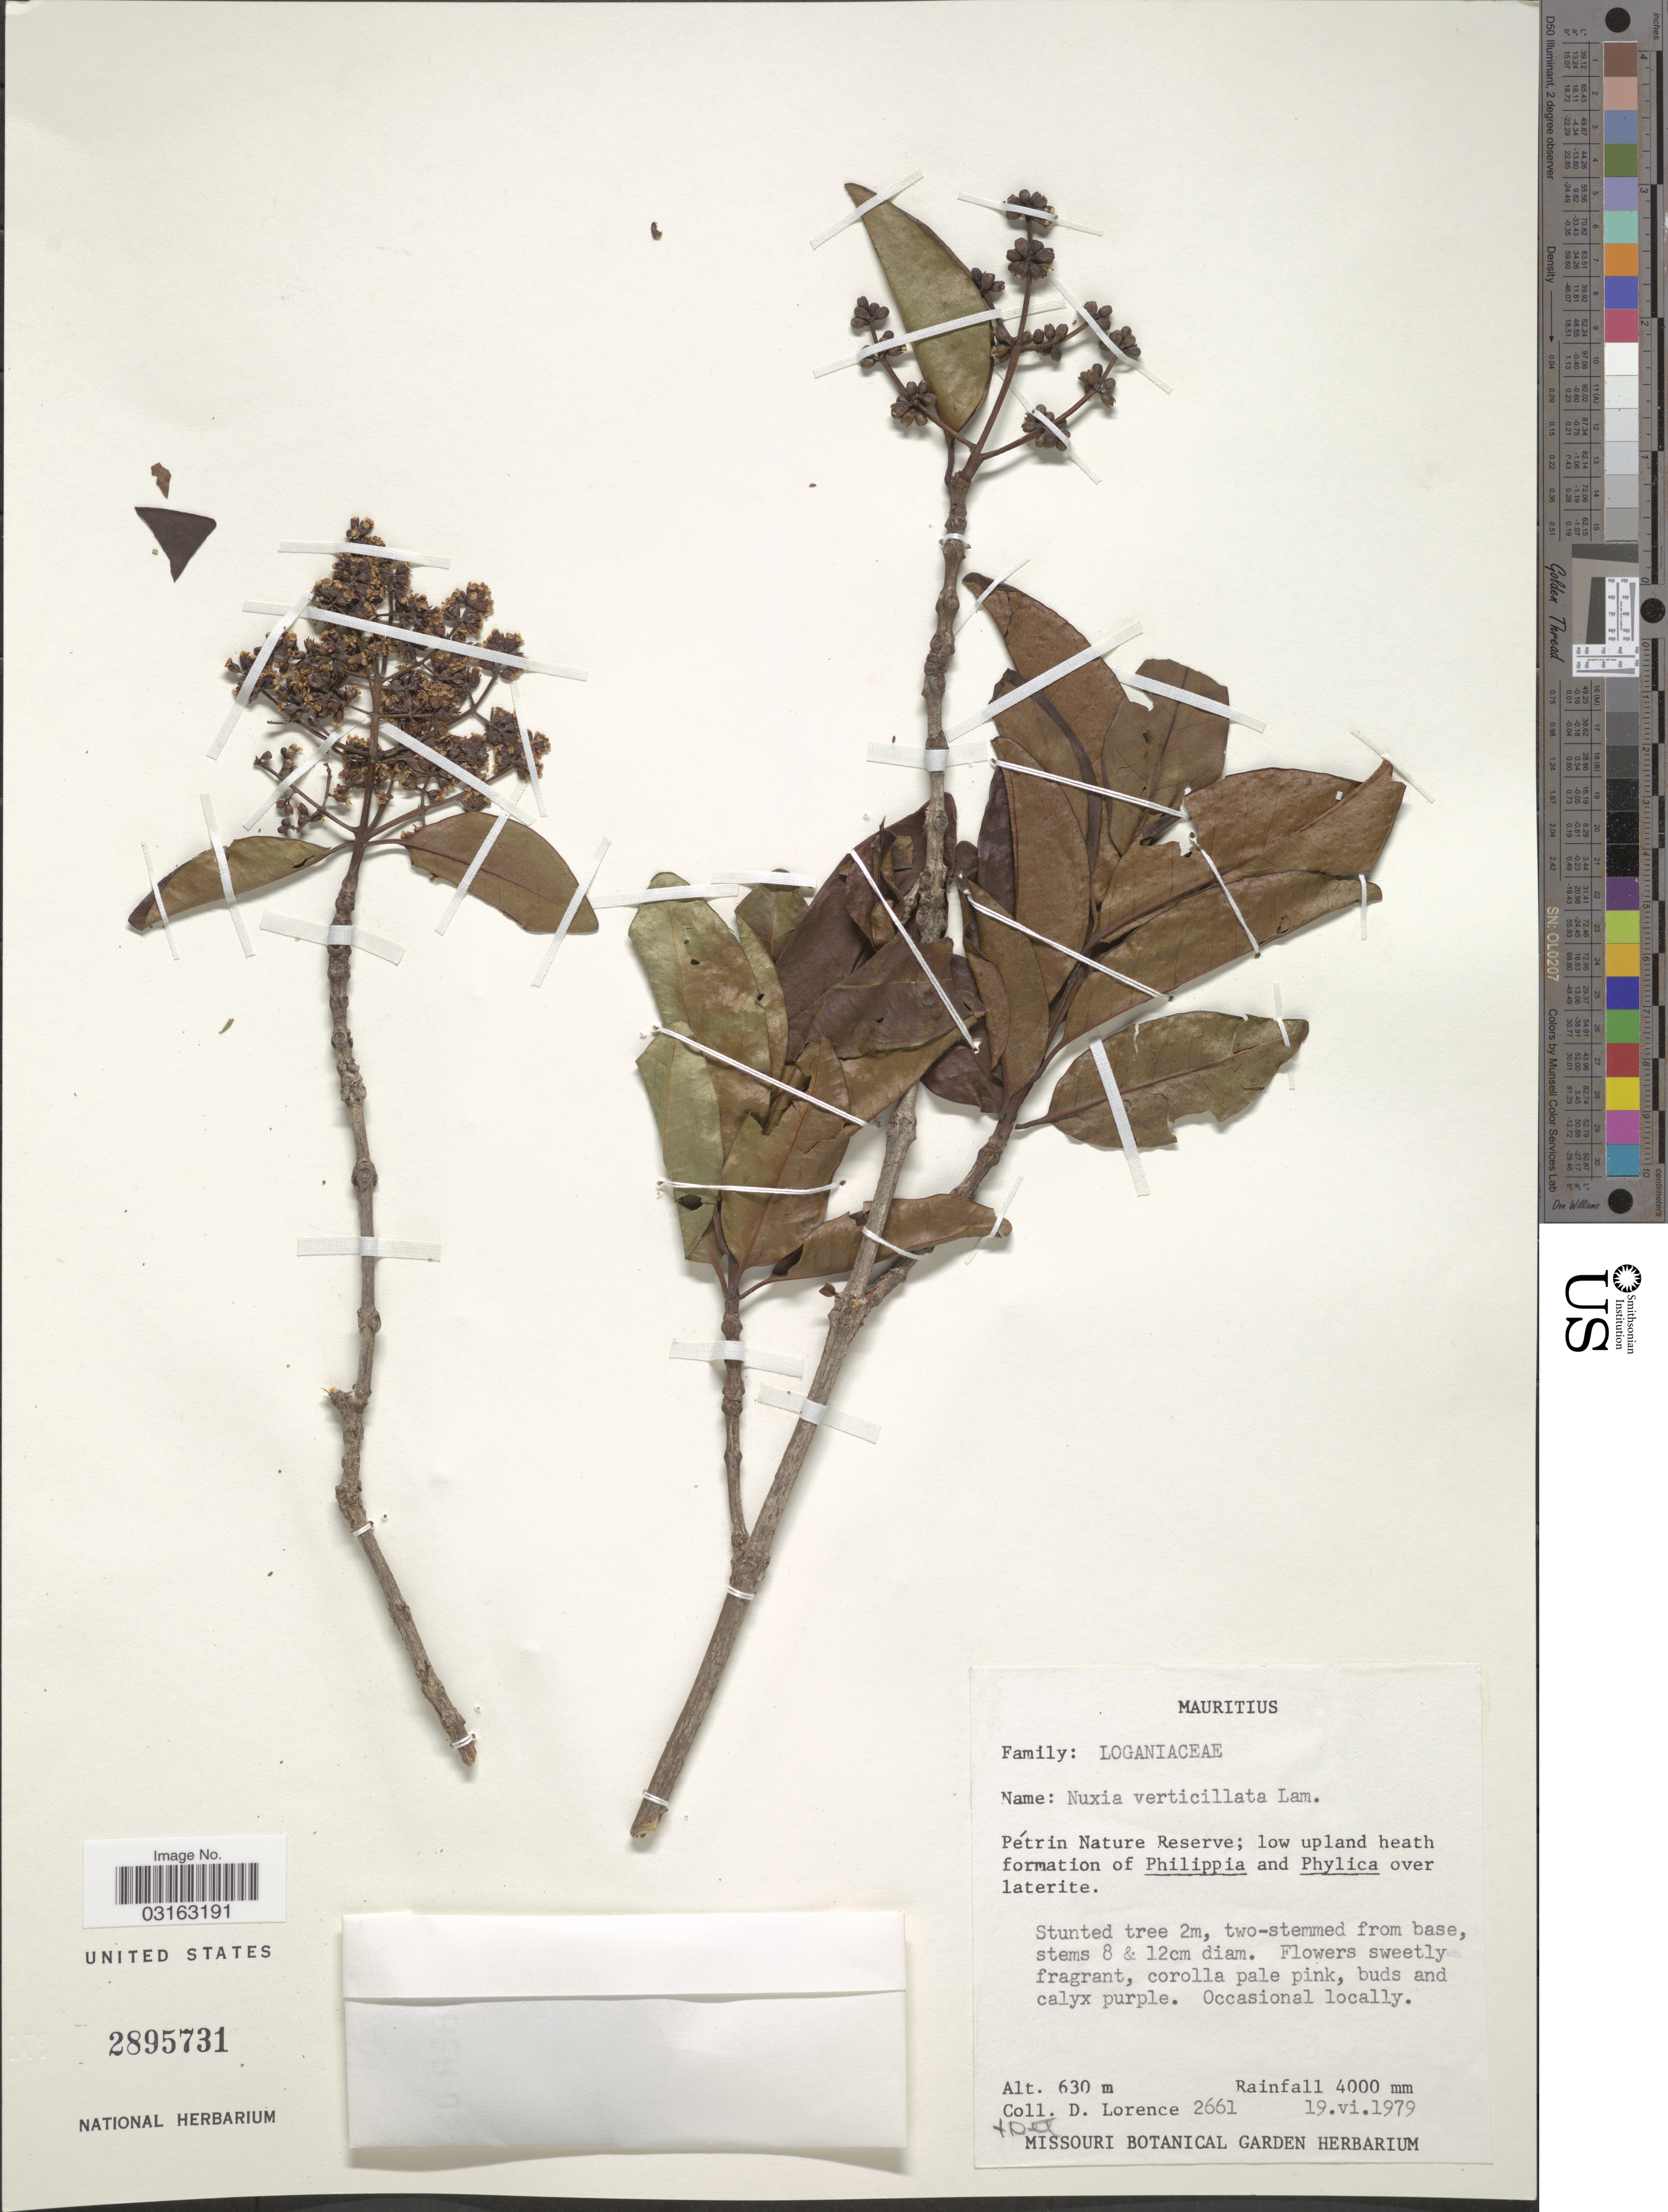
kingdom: Plantae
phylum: Tracheophyta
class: Magnoliopsida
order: Lamiales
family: Stilbaceae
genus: Nuxia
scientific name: Nuxia verticillata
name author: Lam.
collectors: D. Lorence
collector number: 2661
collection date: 1979-06-19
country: Mauritius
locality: Pétrin Nature Reserve.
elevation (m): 630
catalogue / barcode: US 2895731